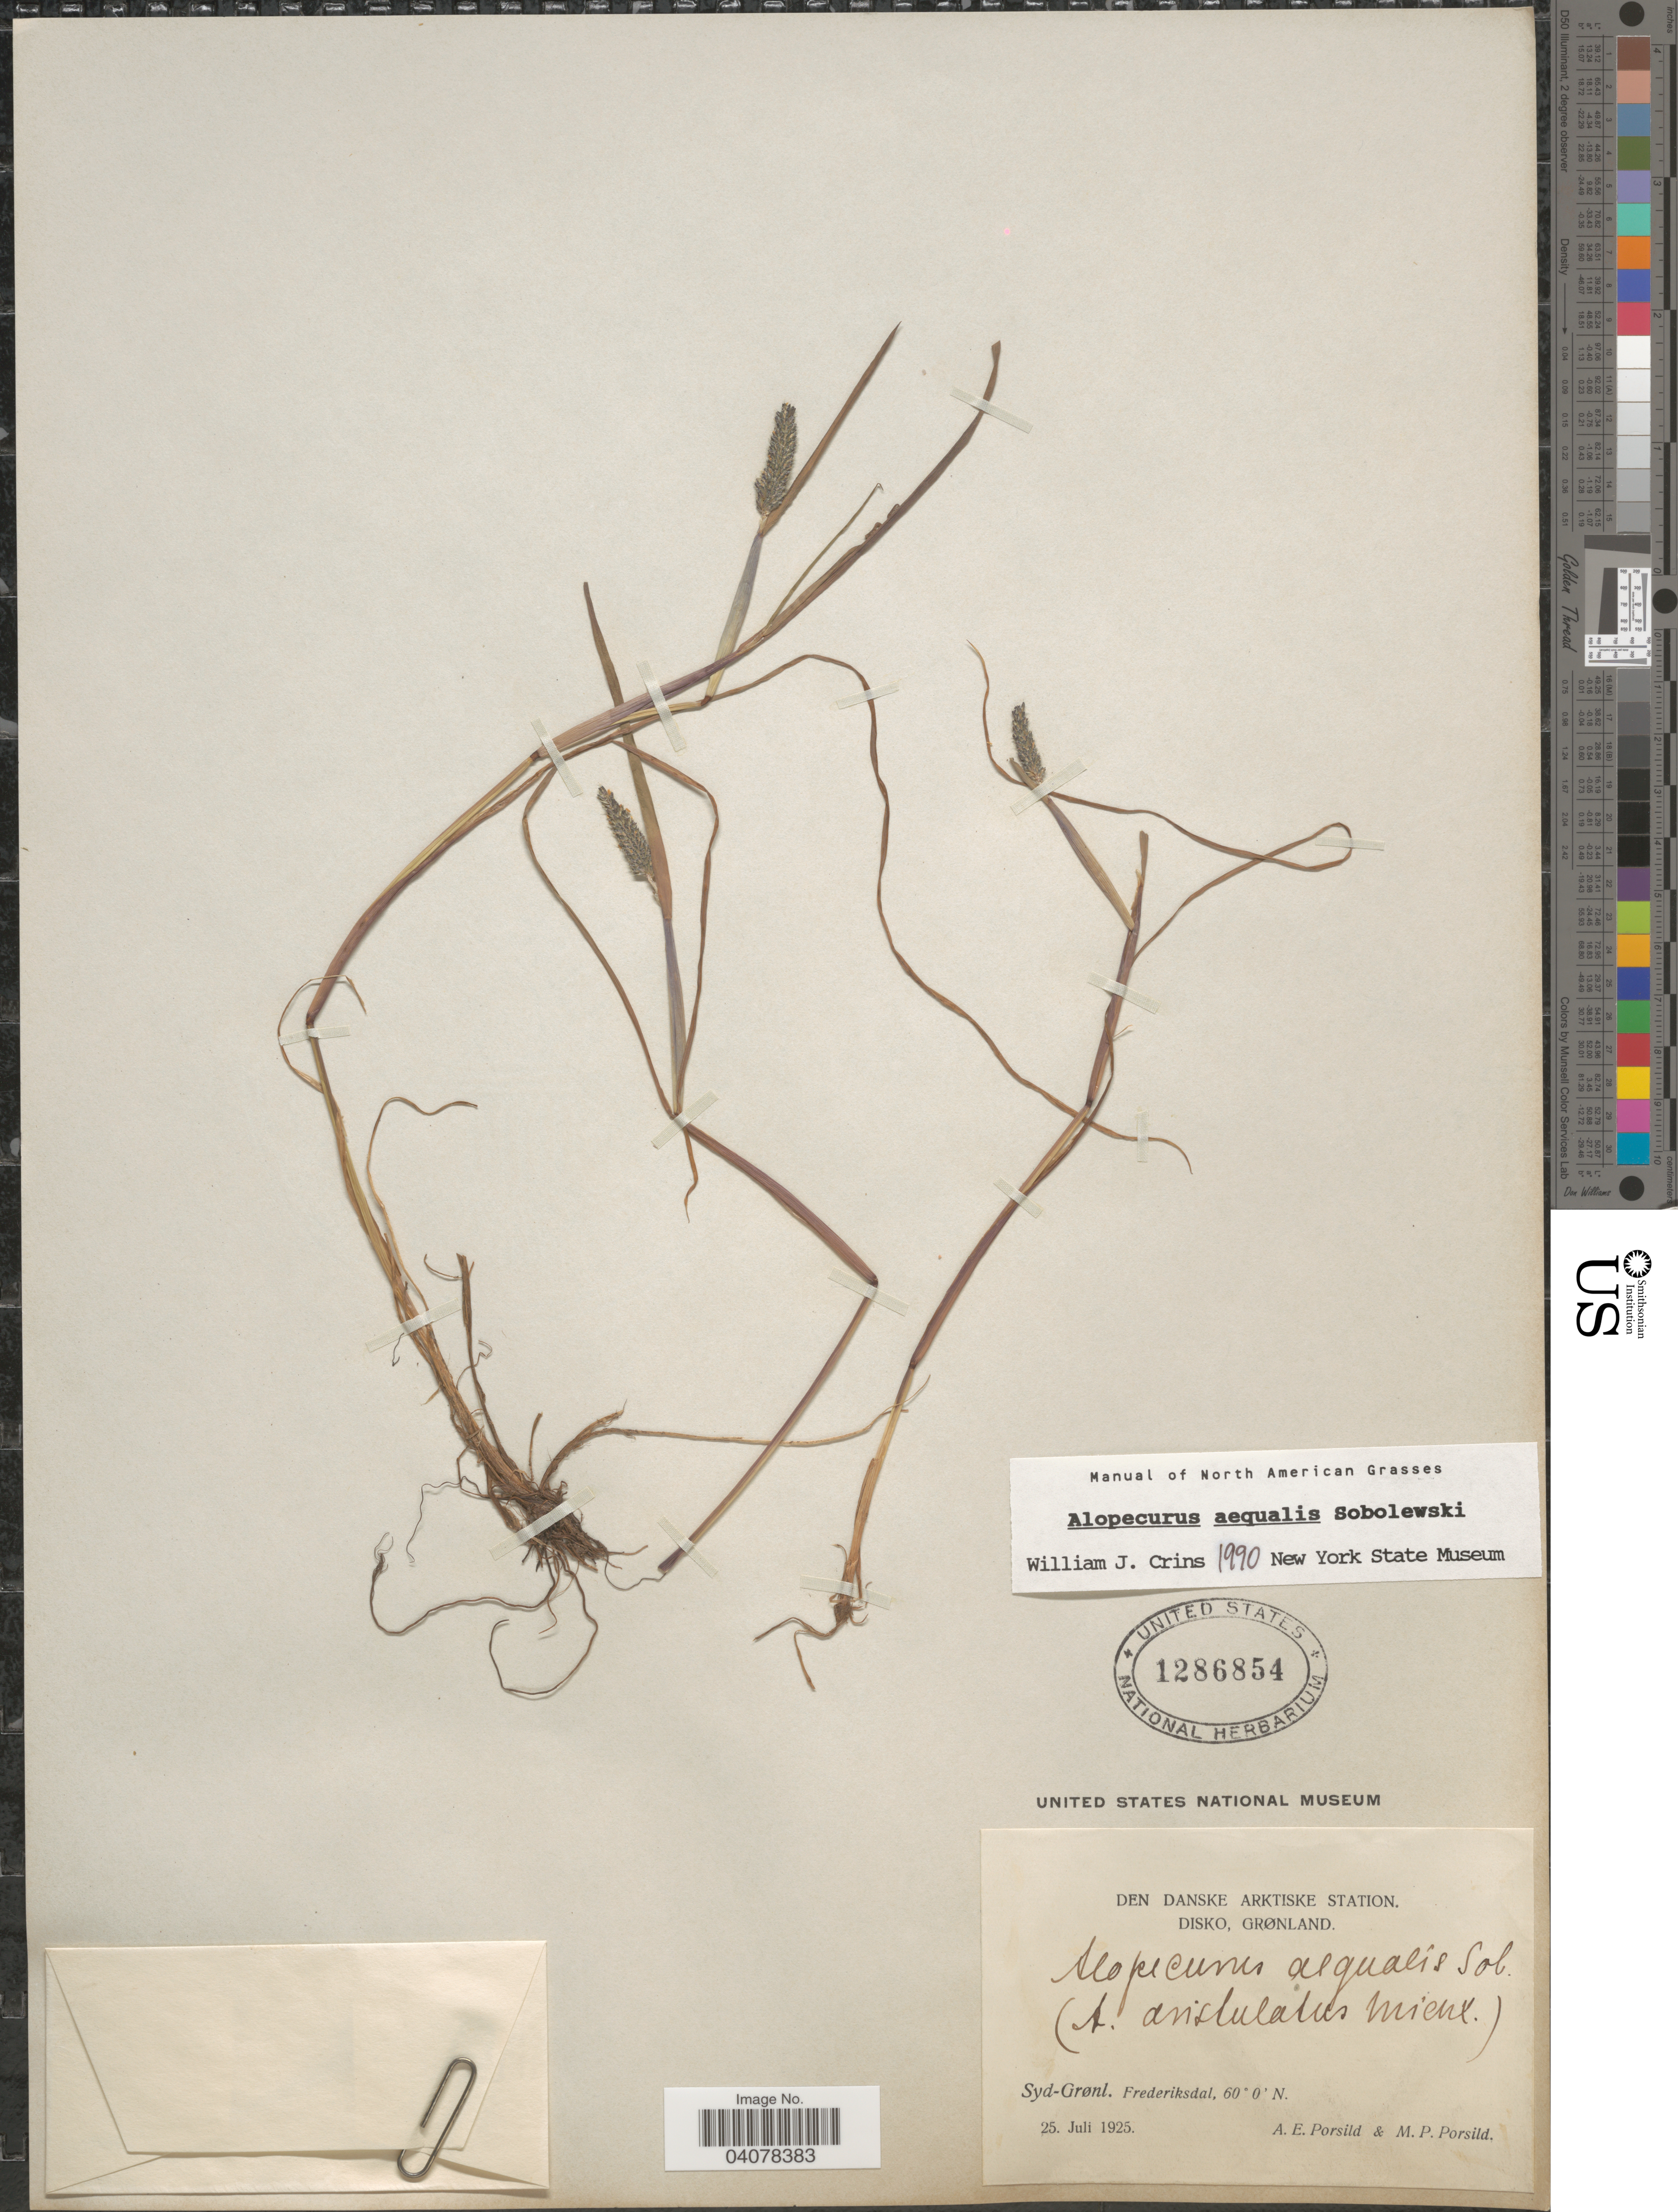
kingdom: Plantae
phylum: Tracheophyta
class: Liliopsida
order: Poales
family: Poaceae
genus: Alopecurus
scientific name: Alopecurus aequalis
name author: Sobol.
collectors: A. E. Porsild & M. P. Porsild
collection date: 1925-07-25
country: Greenland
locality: Den Danske Arktiske Station, Disko, Grønland. Syd-Grønl. Frederiksdal.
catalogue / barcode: US 1286854